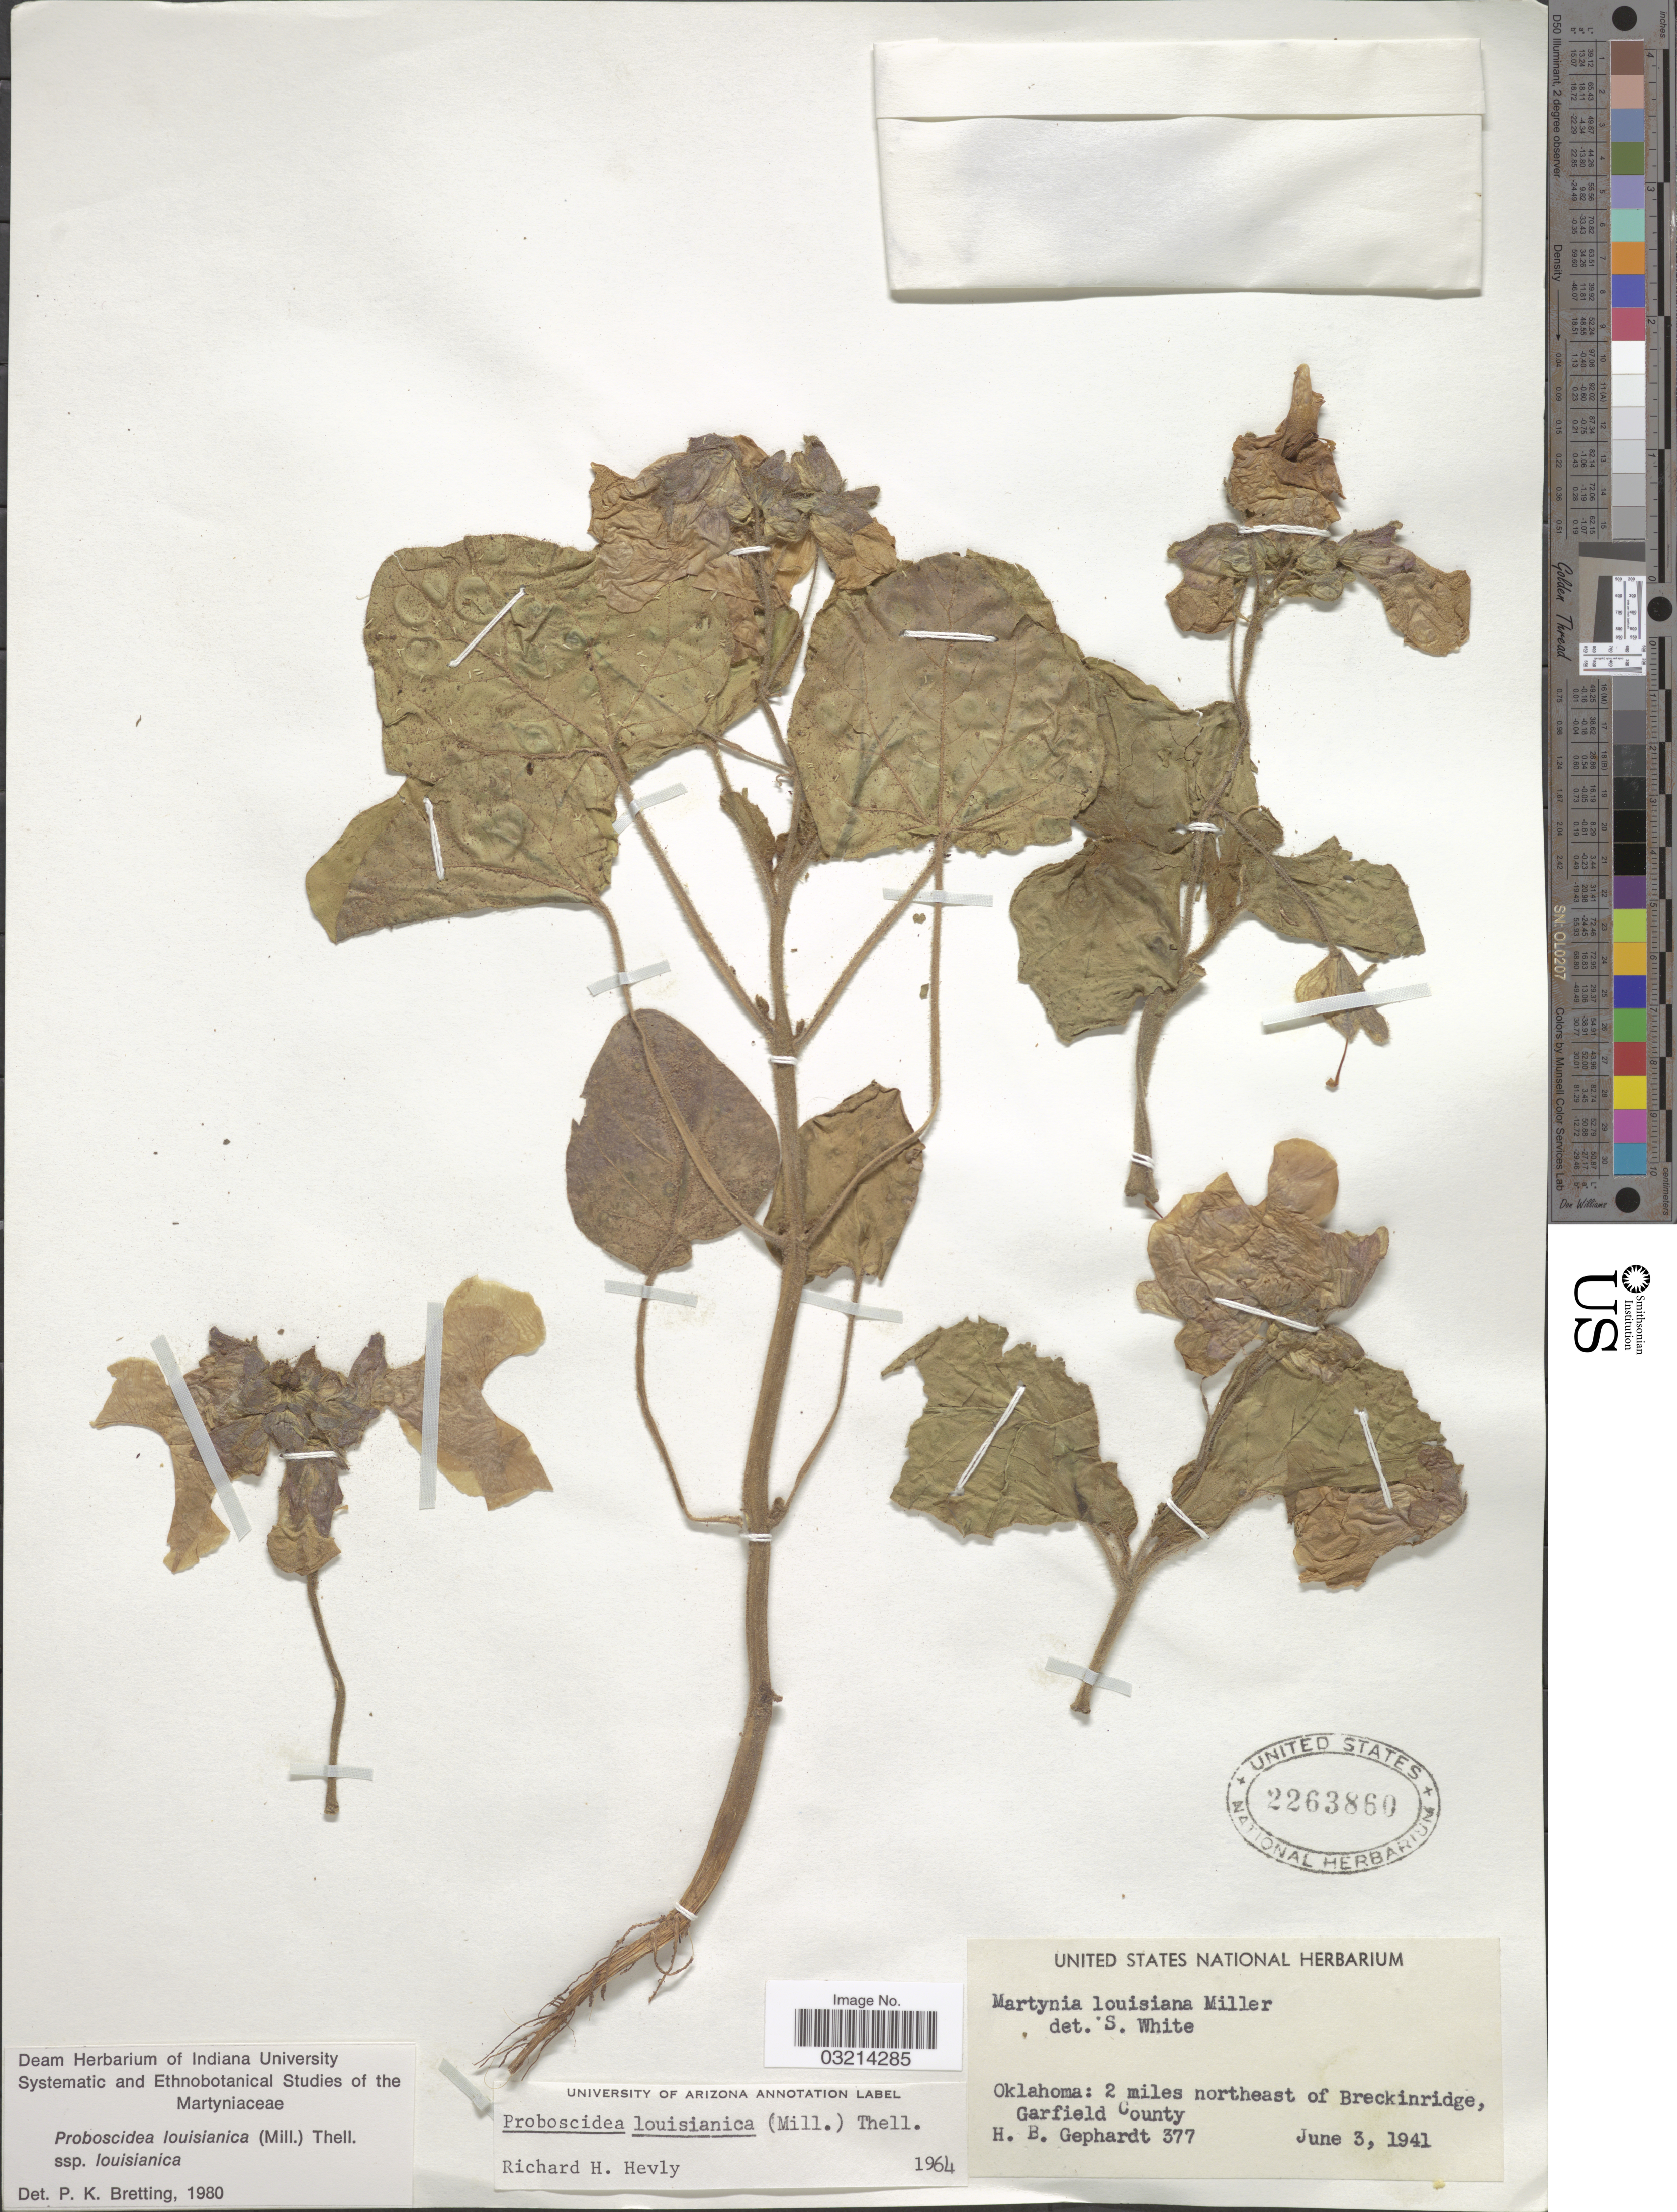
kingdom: Plantae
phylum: Tracheophyta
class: Magnoliopsida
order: Lamiales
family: Martyniaceae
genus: Proboscidea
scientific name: Proboscidea louisianica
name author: Thell.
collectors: H. Gephardt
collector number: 377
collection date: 1941-06-03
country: United States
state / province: Oklahoma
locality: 2 miles north of Breckinridge, Garfield County.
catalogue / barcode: US 2263860